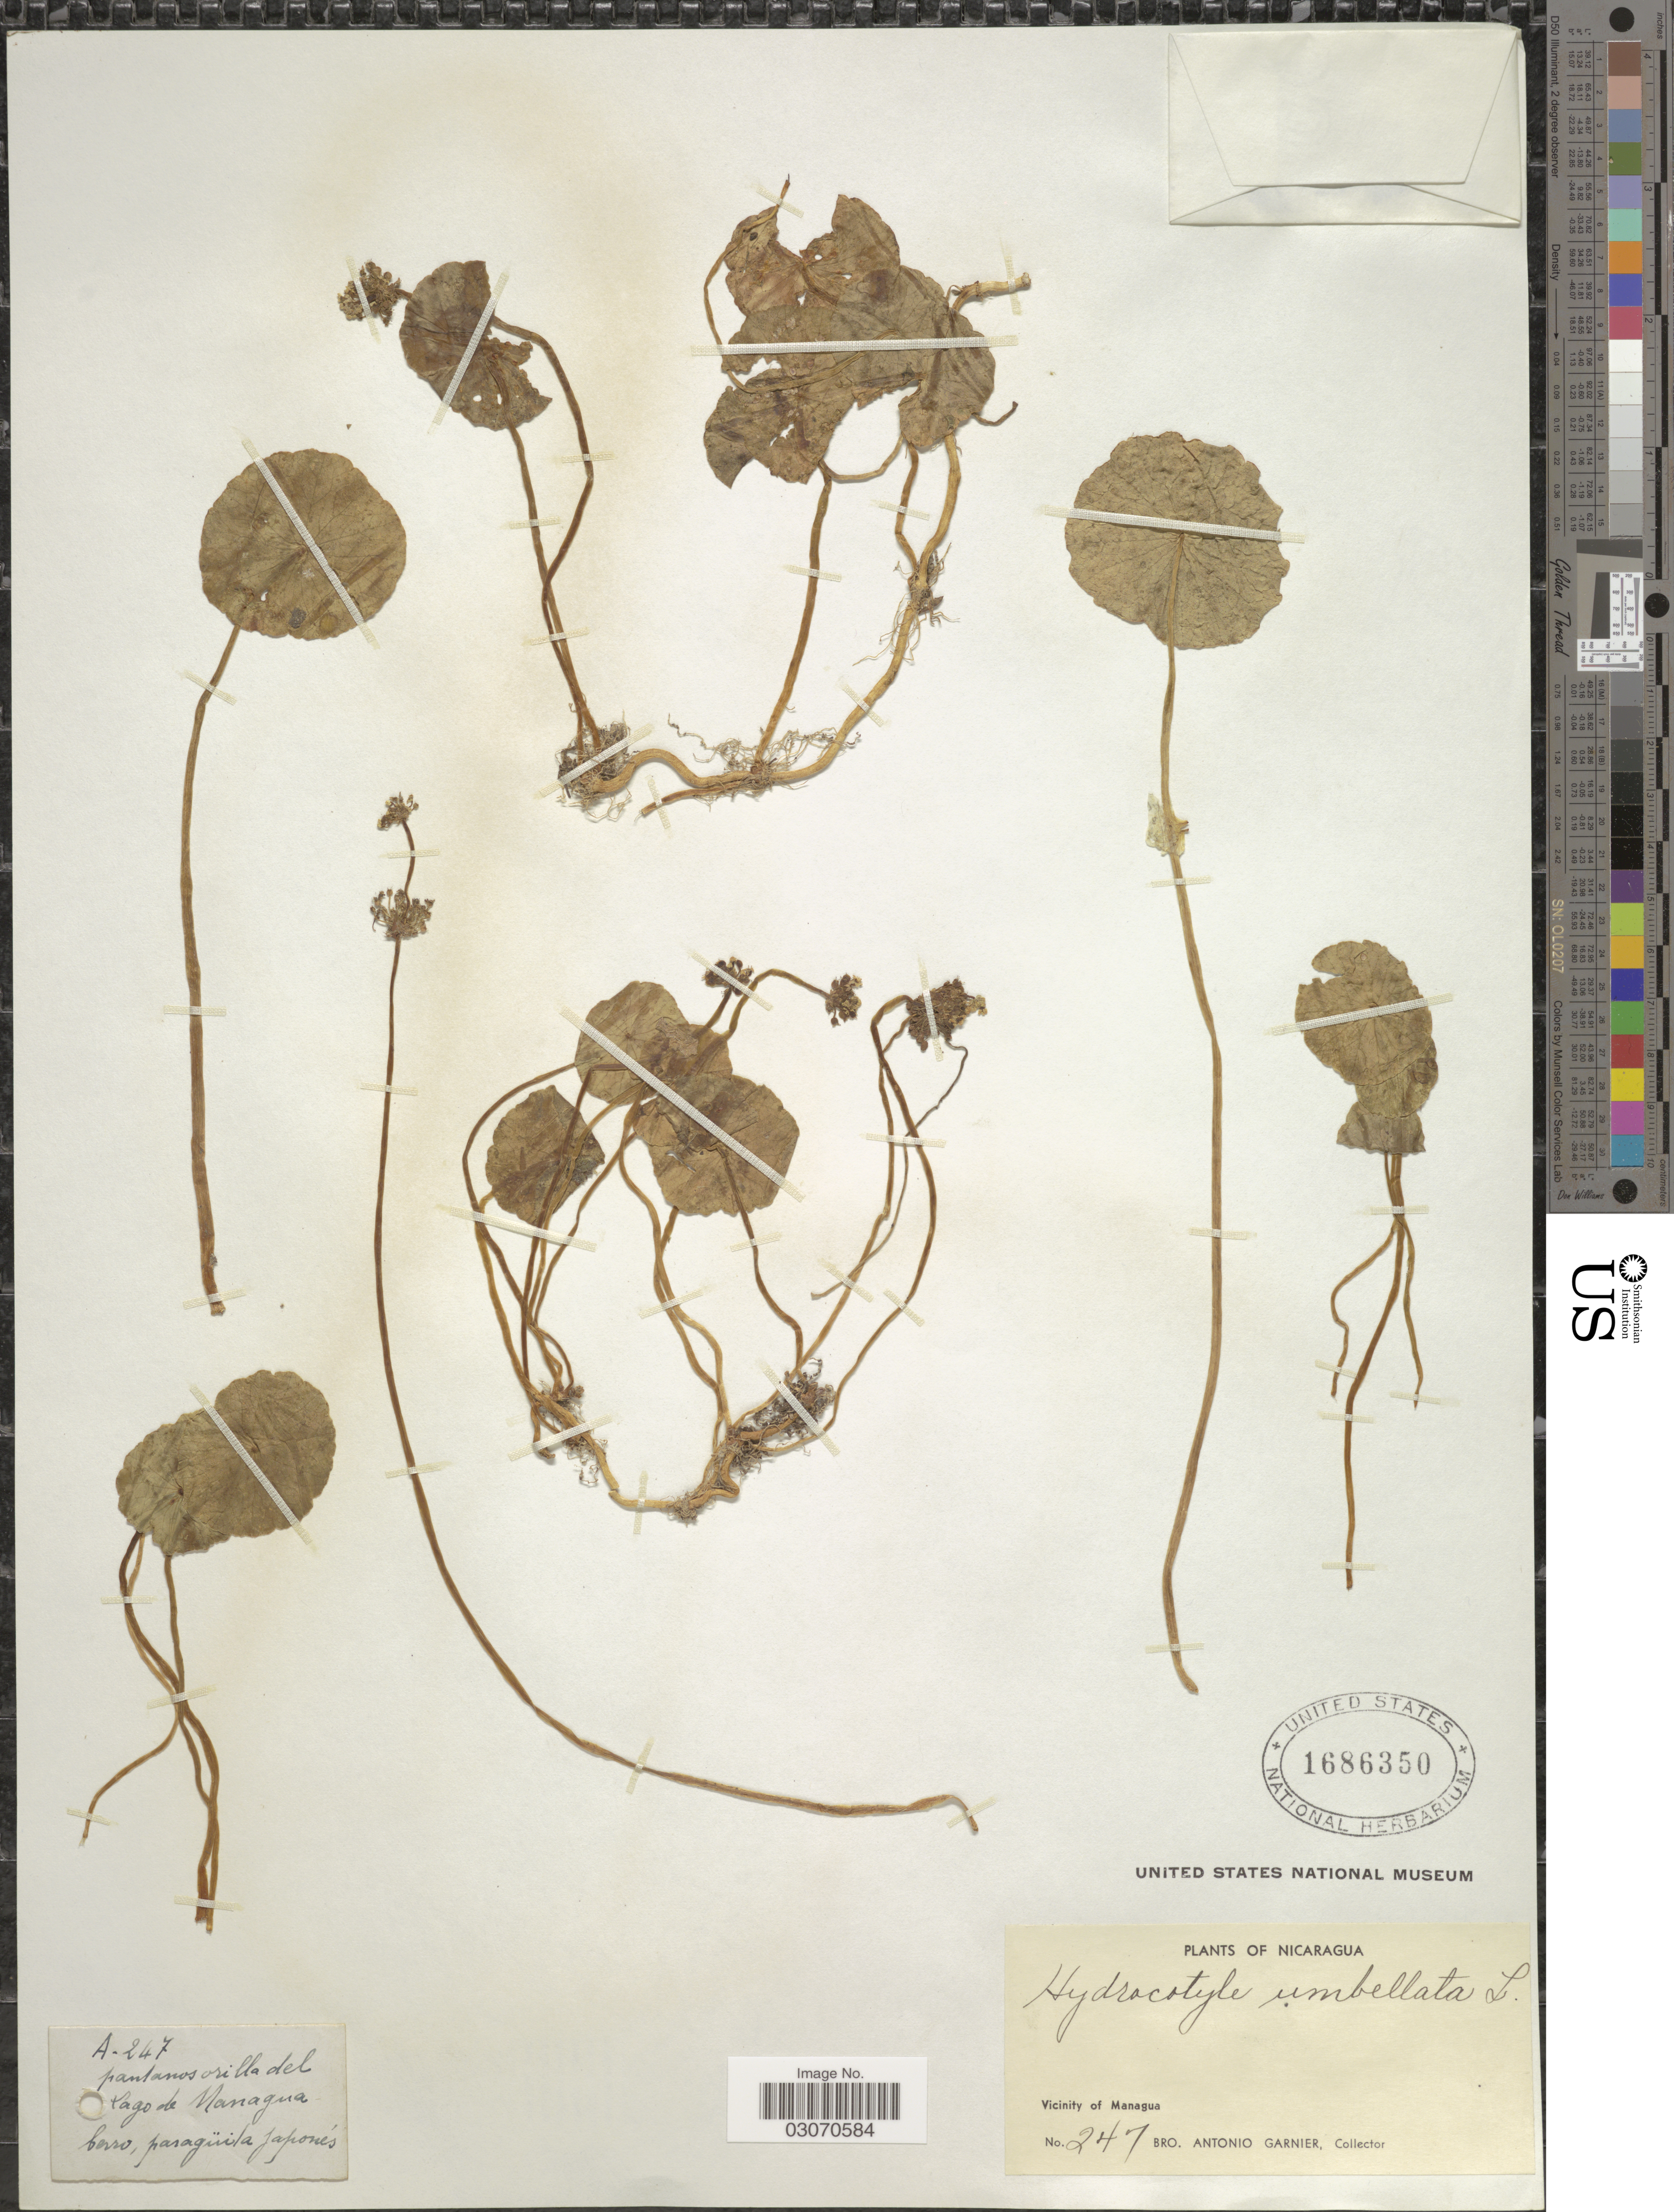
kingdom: Plantae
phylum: Tracheophyta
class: Magnoliopsida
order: Apiales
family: Araliaceae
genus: Hydrocotyle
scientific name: Hydrocotyle umbellata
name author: L.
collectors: Bro. A. Garnier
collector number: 247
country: Nicaragua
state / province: Managua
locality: Vicinity of Managua.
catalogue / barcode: US 1686350